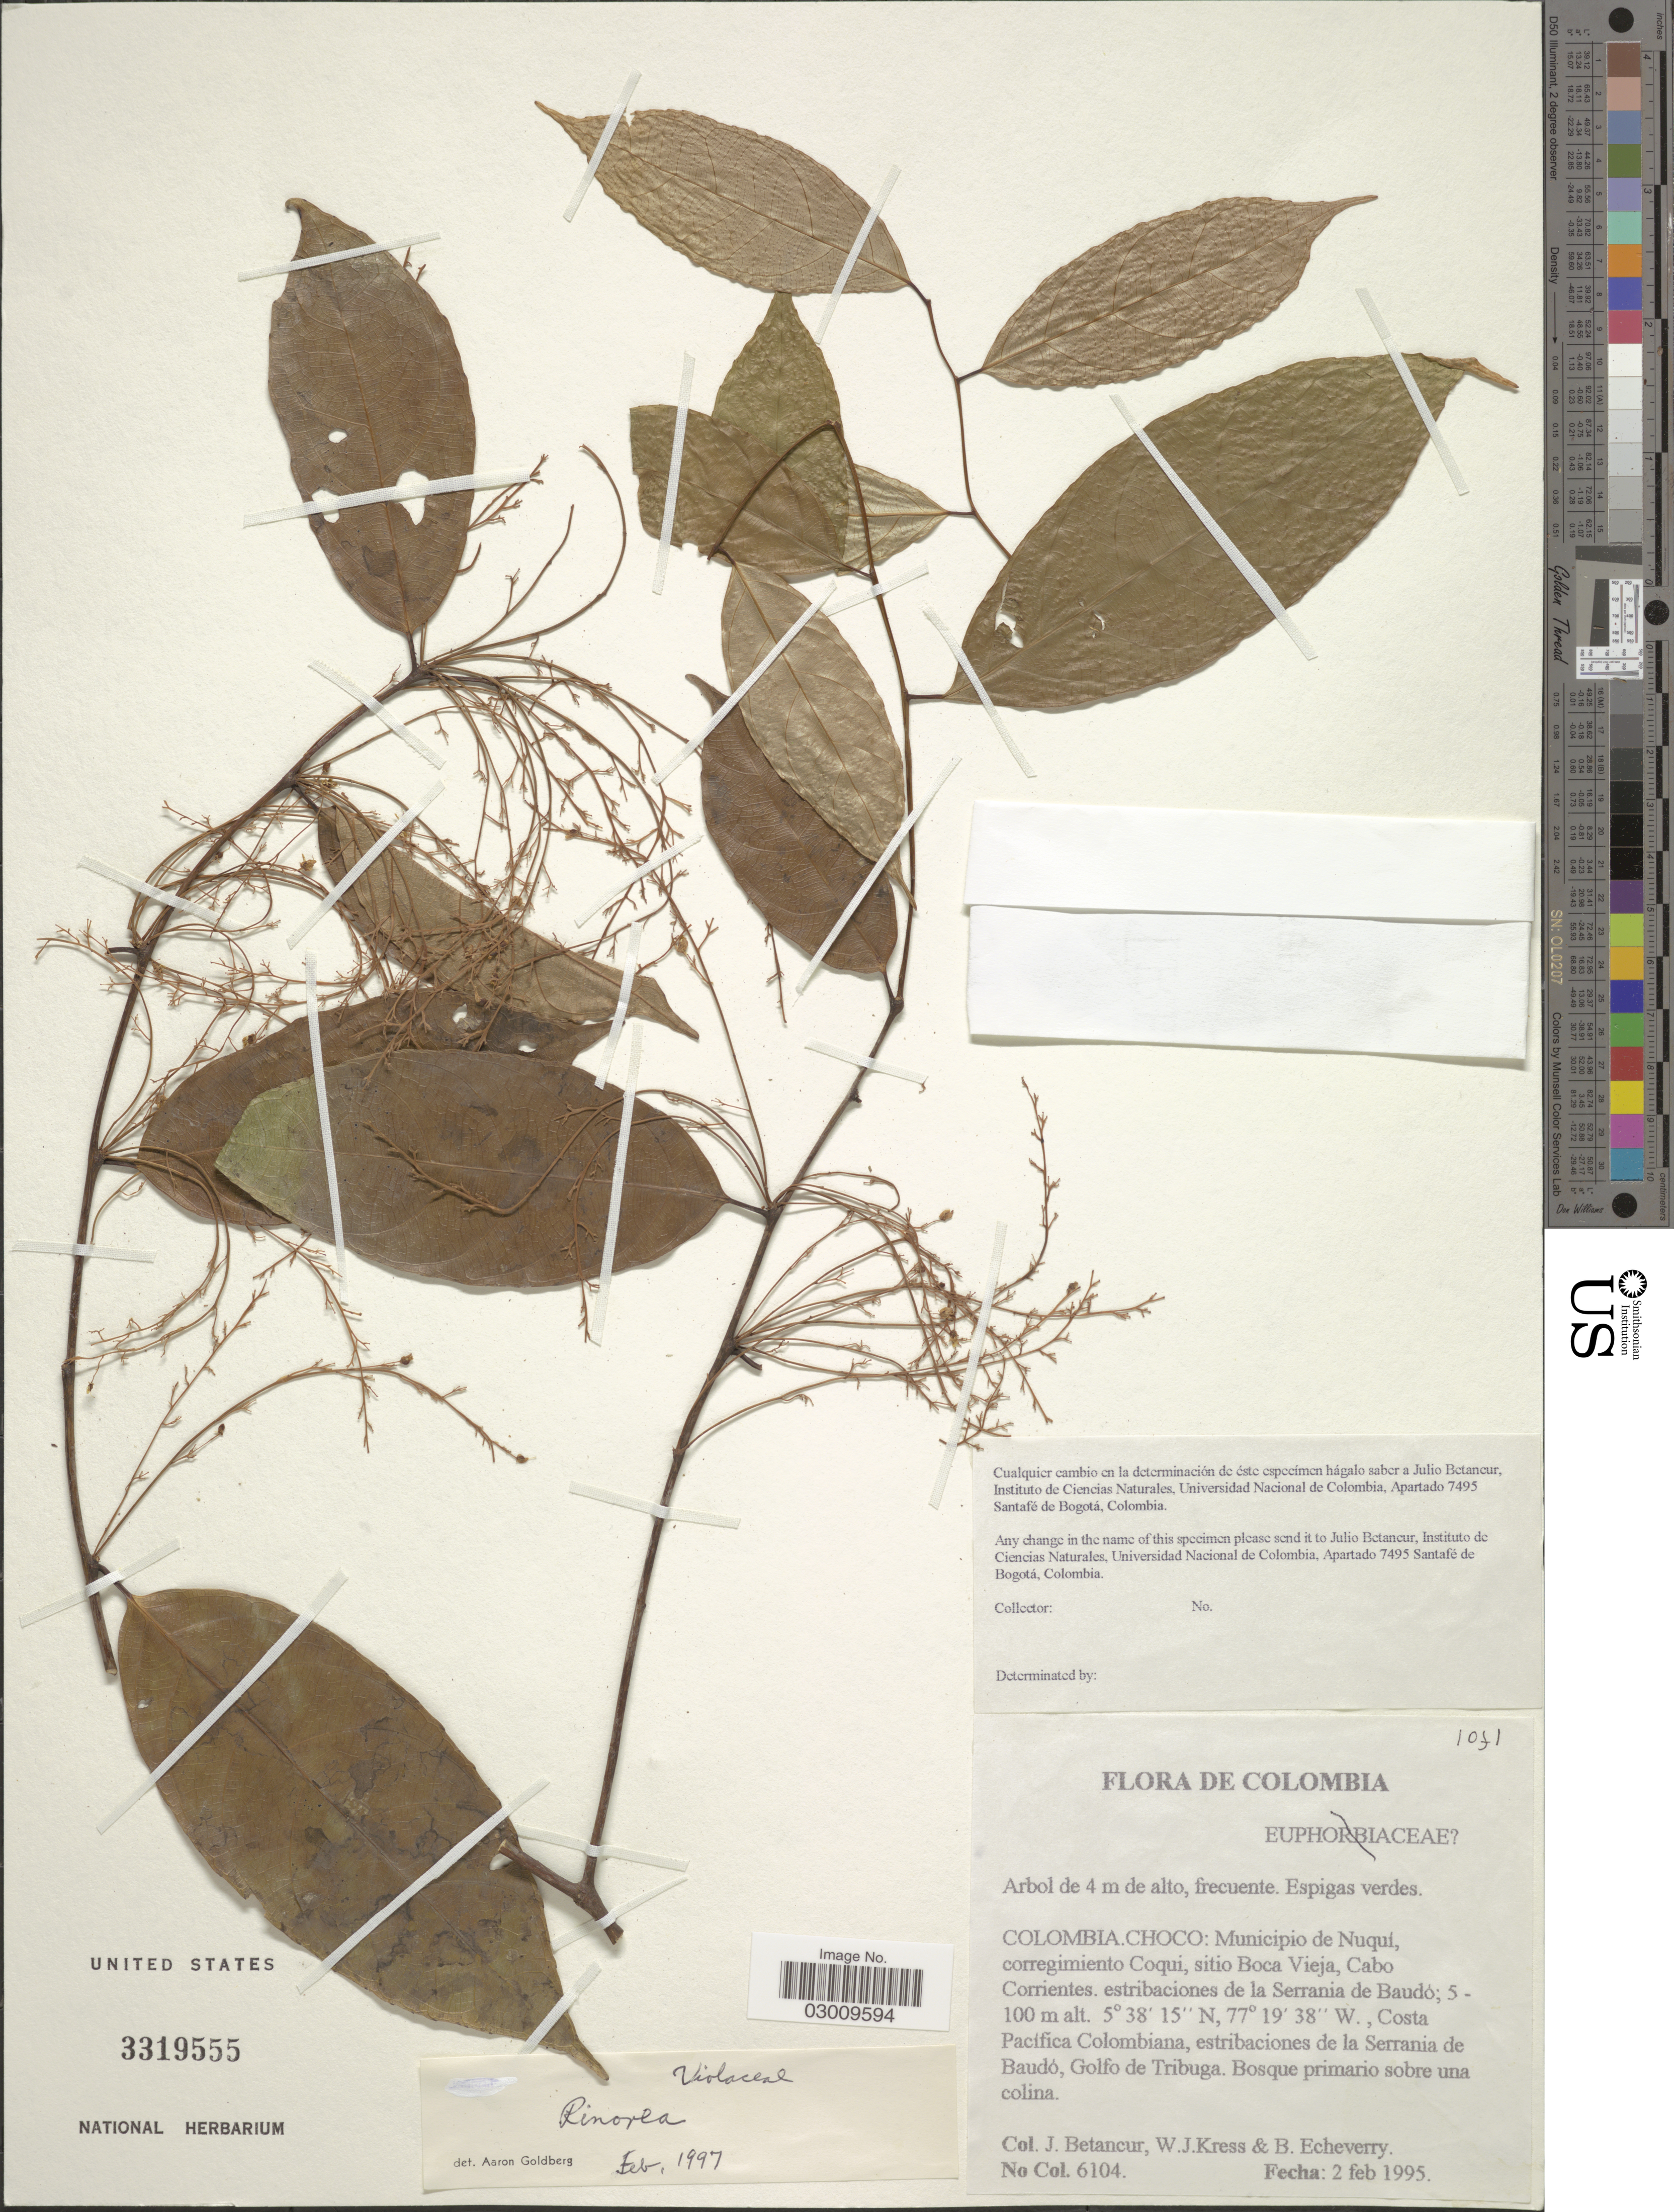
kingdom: Plantae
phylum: Tracheophyta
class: Magnoliopsida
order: Malpighiales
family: Violaceae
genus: Rinorea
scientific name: Rinorea crenata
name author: S.F. Blake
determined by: Hoyos-Gomez, S. E.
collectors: J. Betancur, W. J. Kress & B. Echeverry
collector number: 6104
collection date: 1995-02-02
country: Colombia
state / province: Chocó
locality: Municipio de Nuqui, corregimiento Coqui, sitio Boca Vieja, Cabo Corrientes. estribaciones de la Serrania de Baudó.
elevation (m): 5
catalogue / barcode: US 3319555